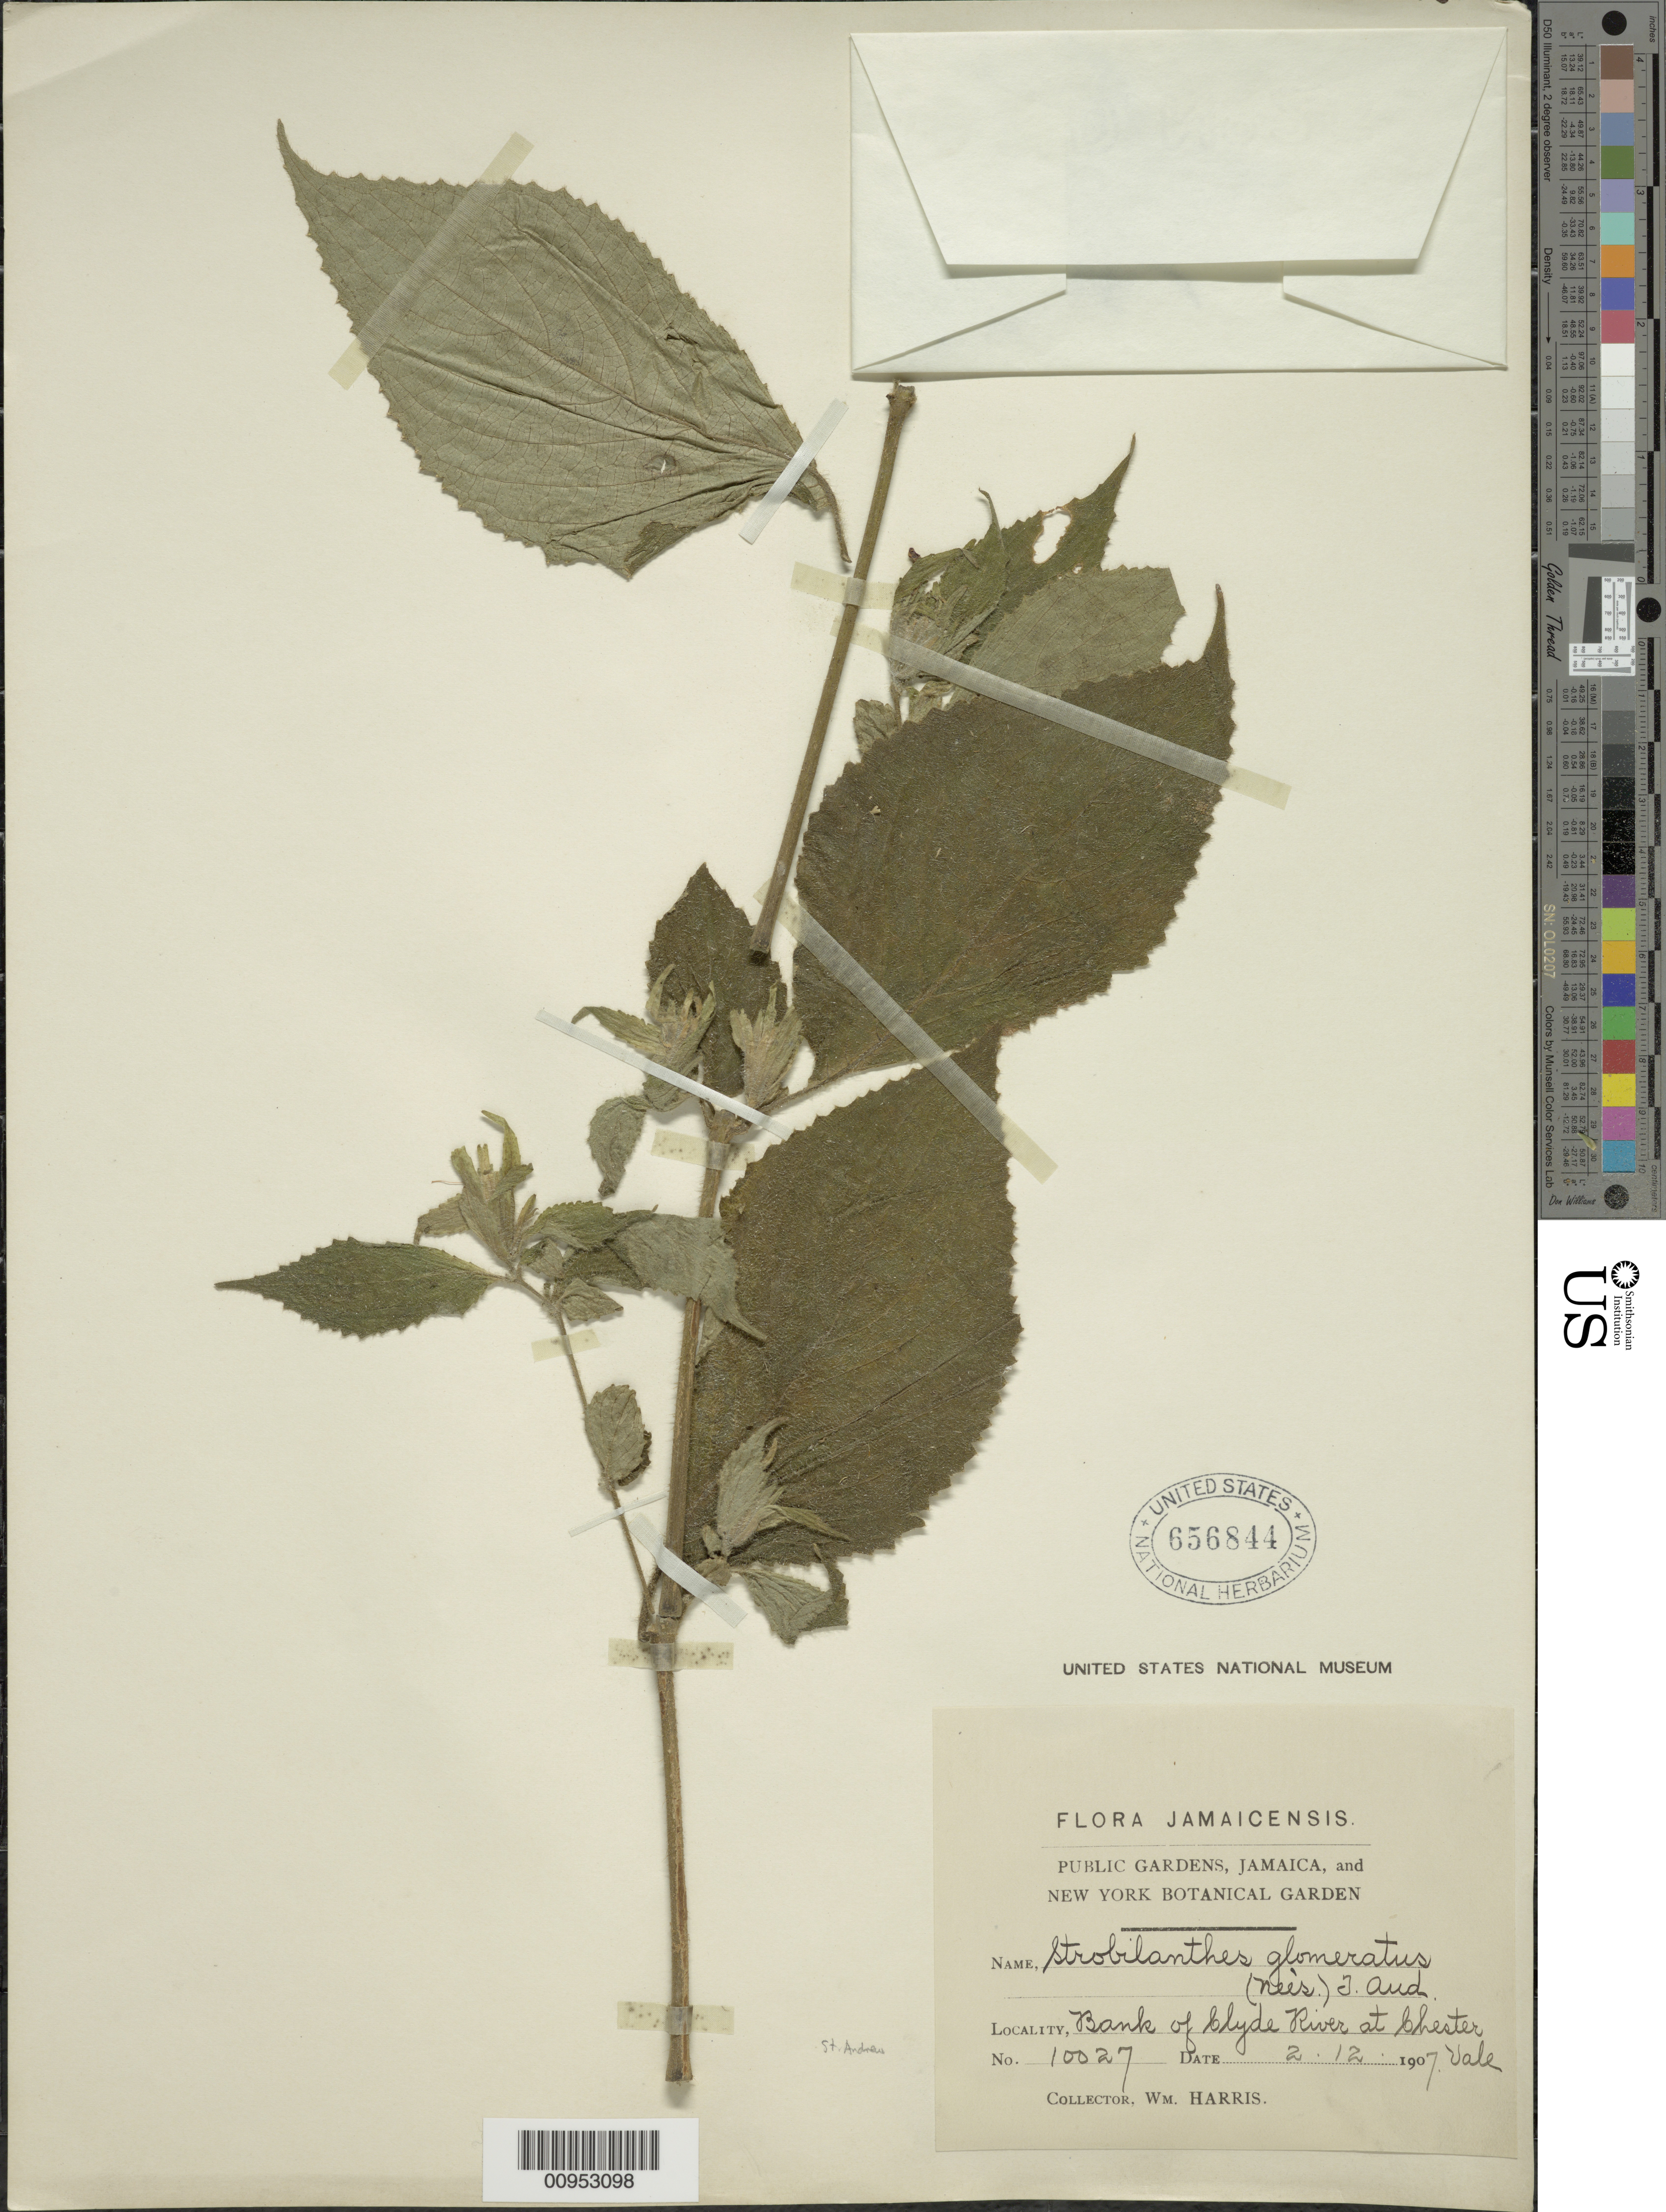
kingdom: Plantae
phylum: Tracheophyta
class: Magnoliopsida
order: Lamiales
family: Acanthaceae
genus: Strobilanthes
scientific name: Strobilanthes glomerata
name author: (Nees) T. Anderson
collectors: W. H. Harris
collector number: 10027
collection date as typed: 02 Dec 1907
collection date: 1907-12-02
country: Jamaica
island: Jamaica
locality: Clyde River bank at Chester Vale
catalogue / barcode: US 656844